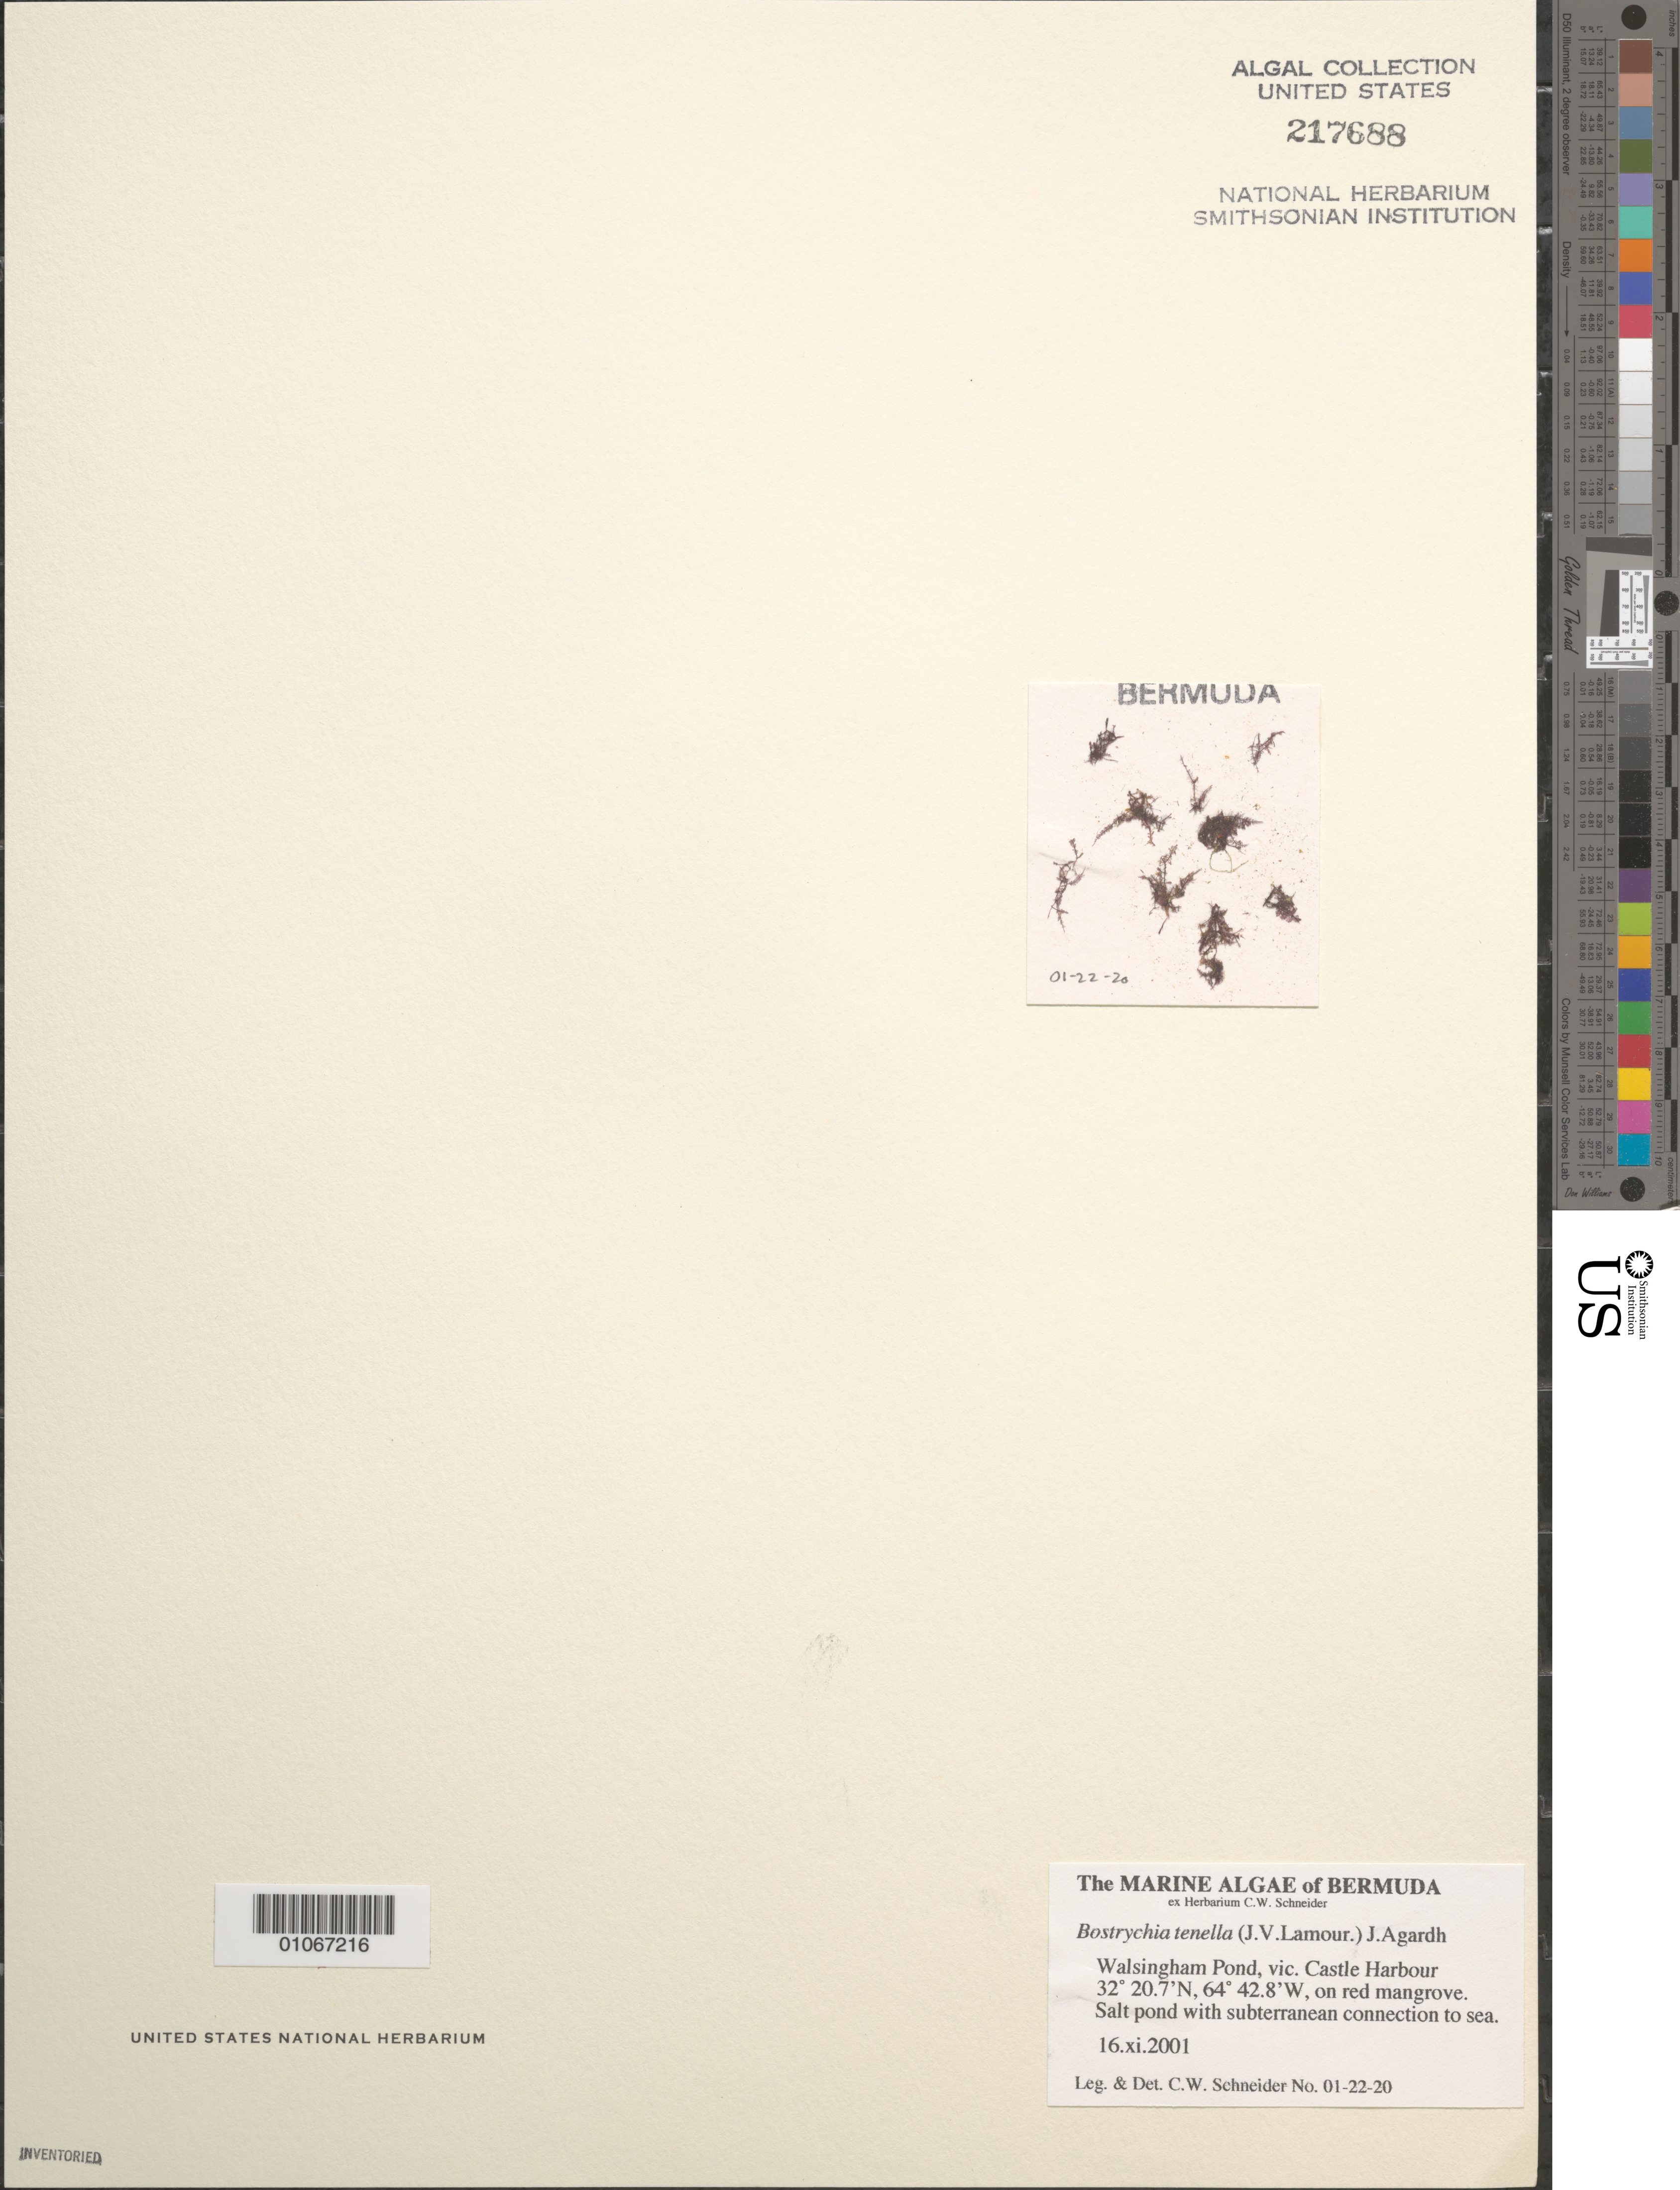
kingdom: Plantae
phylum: Rhodophyta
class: Florideophyceae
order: Ceramiales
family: Rhodomelaceae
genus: Bostrychia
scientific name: Bostrychia tenella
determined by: Schneider, C. W.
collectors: C. W. Schneider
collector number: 01-22-20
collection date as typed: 16 Nov 2001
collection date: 2001-11-16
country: Bermuda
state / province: Hamilton Parish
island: Bermuda Island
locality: Walsingham Pond, vicinity of Castle Harbour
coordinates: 32 20.7'N, 64 42.8'W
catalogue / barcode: US 217688